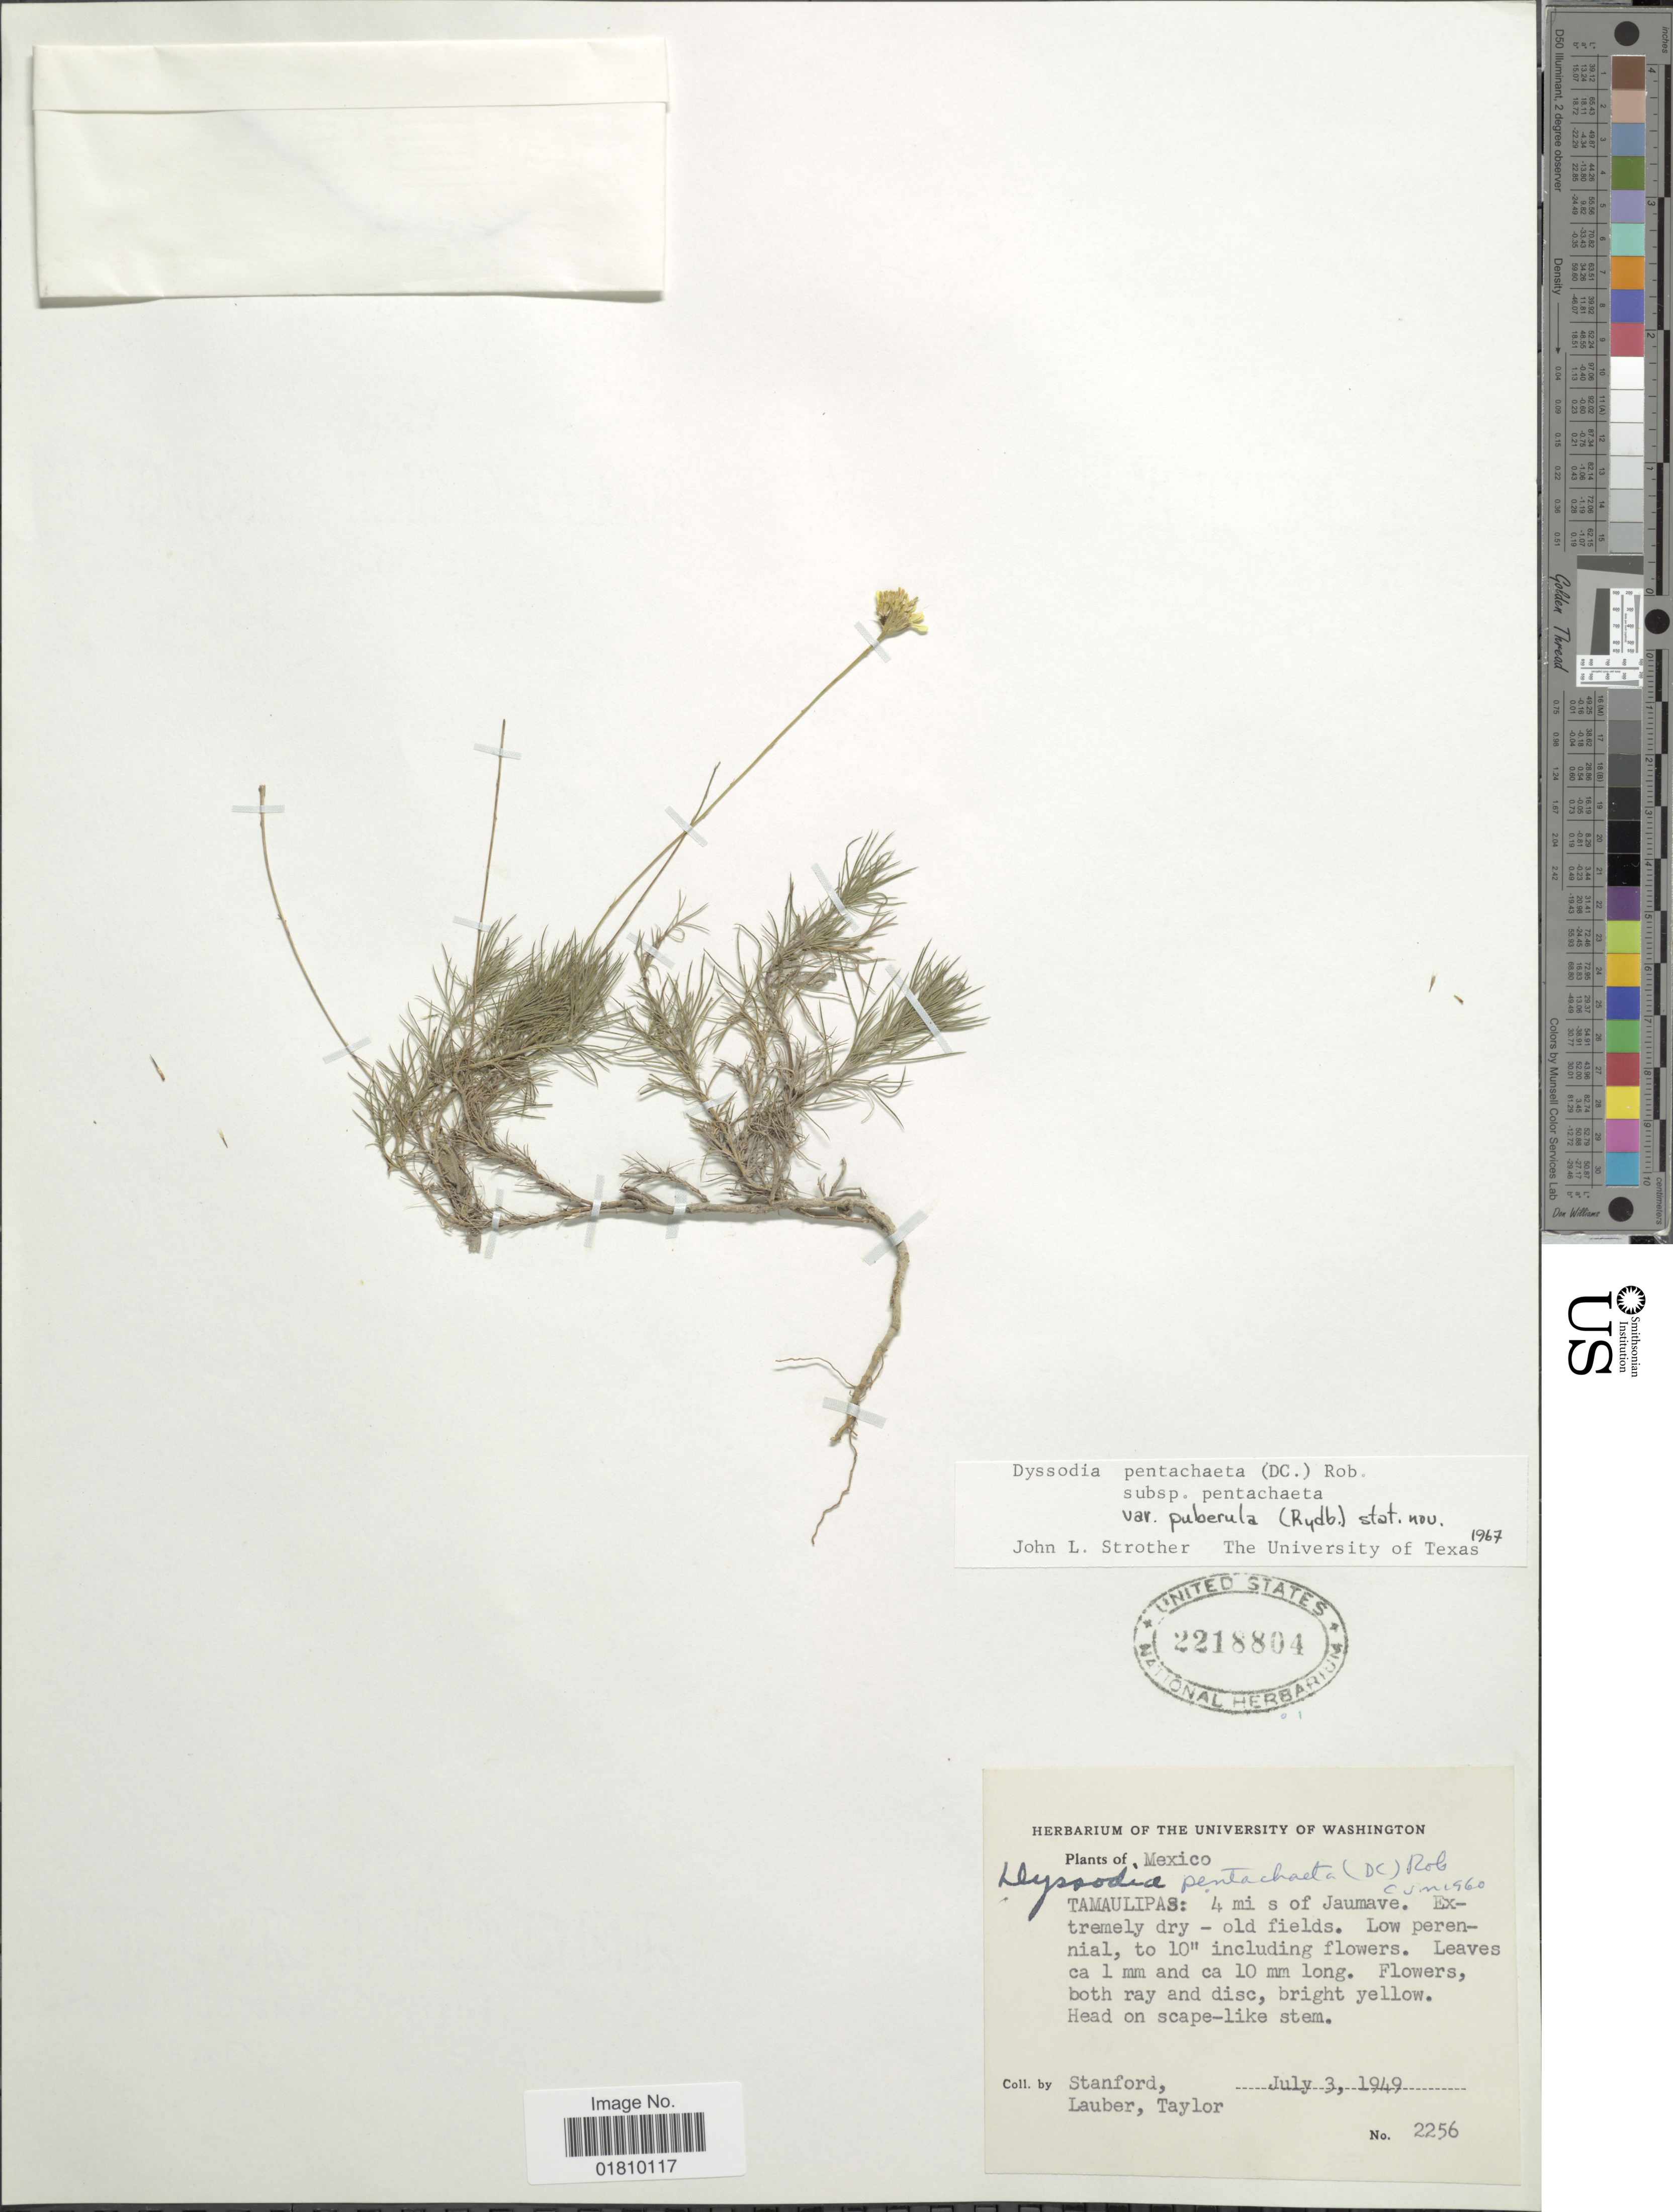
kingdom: Plantae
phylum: Tracheophyta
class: Magnoliopsida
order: Asterales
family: Asteraceae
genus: Thymophylla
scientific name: Thymophylla pentachaeta var. puberula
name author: (Rydb.) Strother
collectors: -. Stanford, -. Lauber & -. Taylor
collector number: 2256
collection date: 1949-07-03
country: Mexico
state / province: Tamaulipas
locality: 4 mi s of Jaumave, old fields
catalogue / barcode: US 2218804